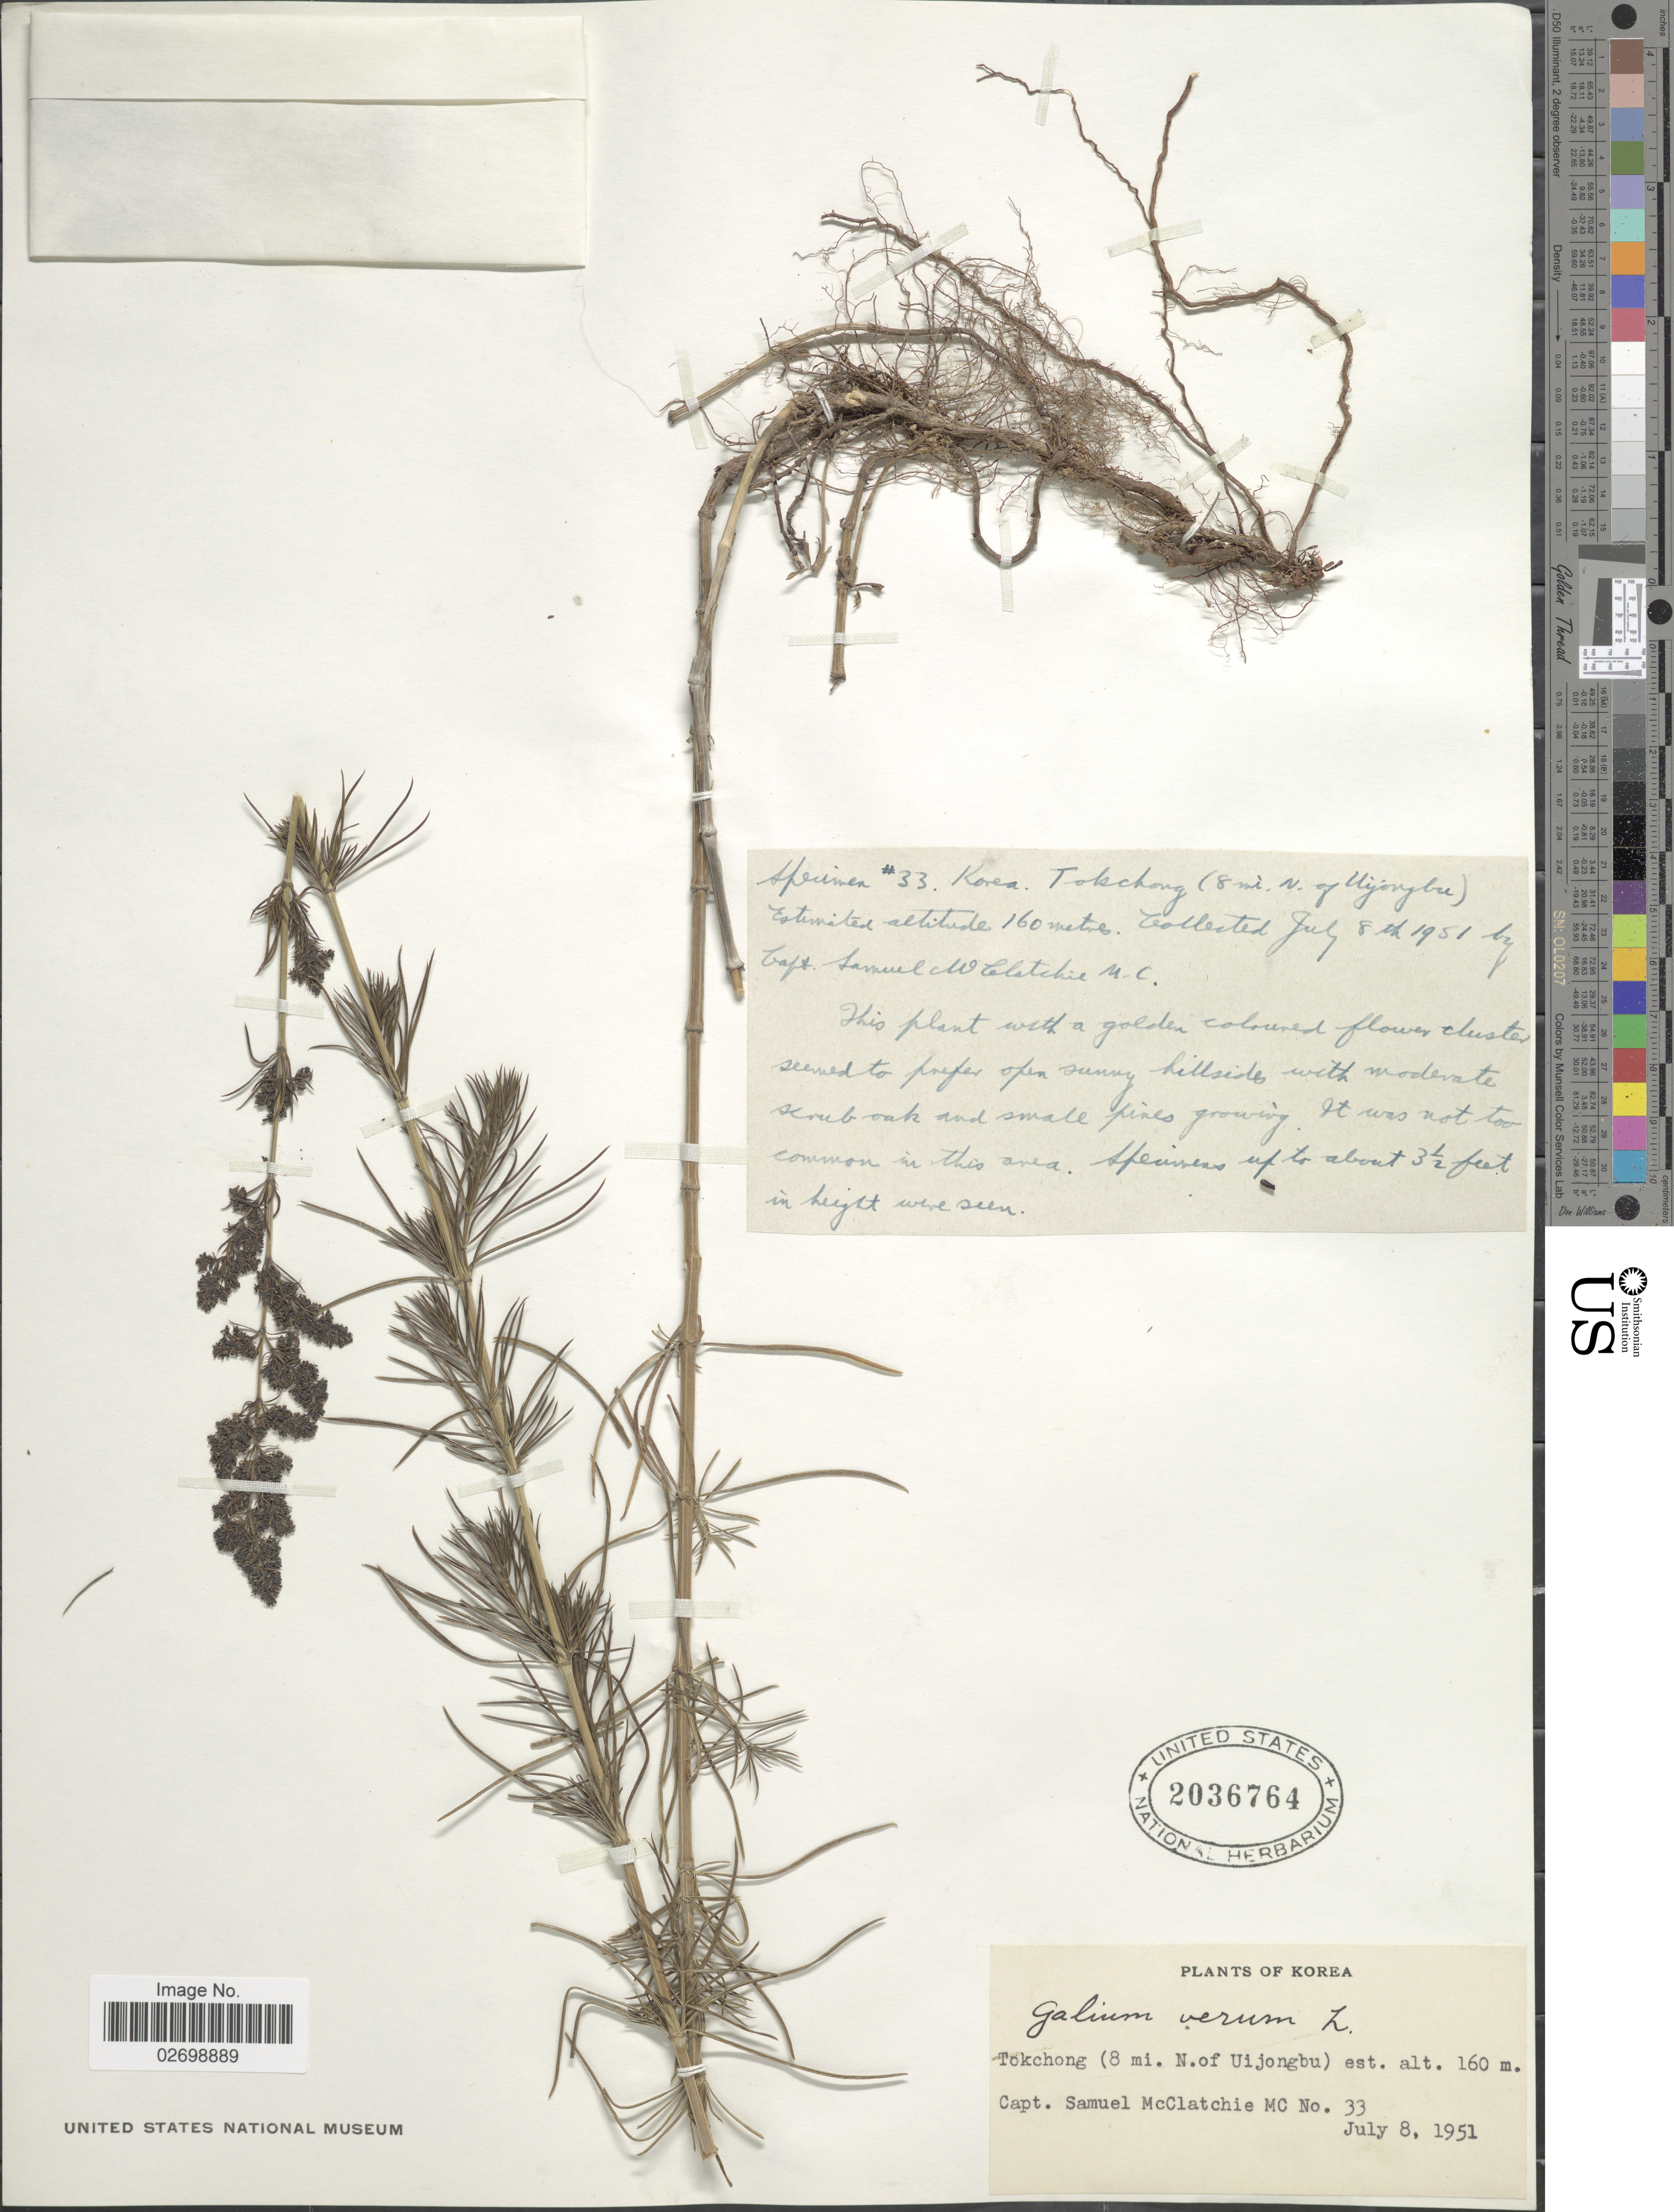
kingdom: Plantae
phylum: Tracheophyta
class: Magnoliopsida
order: Gentianales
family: Rubiaceae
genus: Galium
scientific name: Galium verum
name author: L.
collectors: S. McClatchie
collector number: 33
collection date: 1951-07-08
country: South Korea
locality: Tokchong (8 mi. N. of Uijongbu)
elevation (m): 160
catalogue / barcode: US 2036764